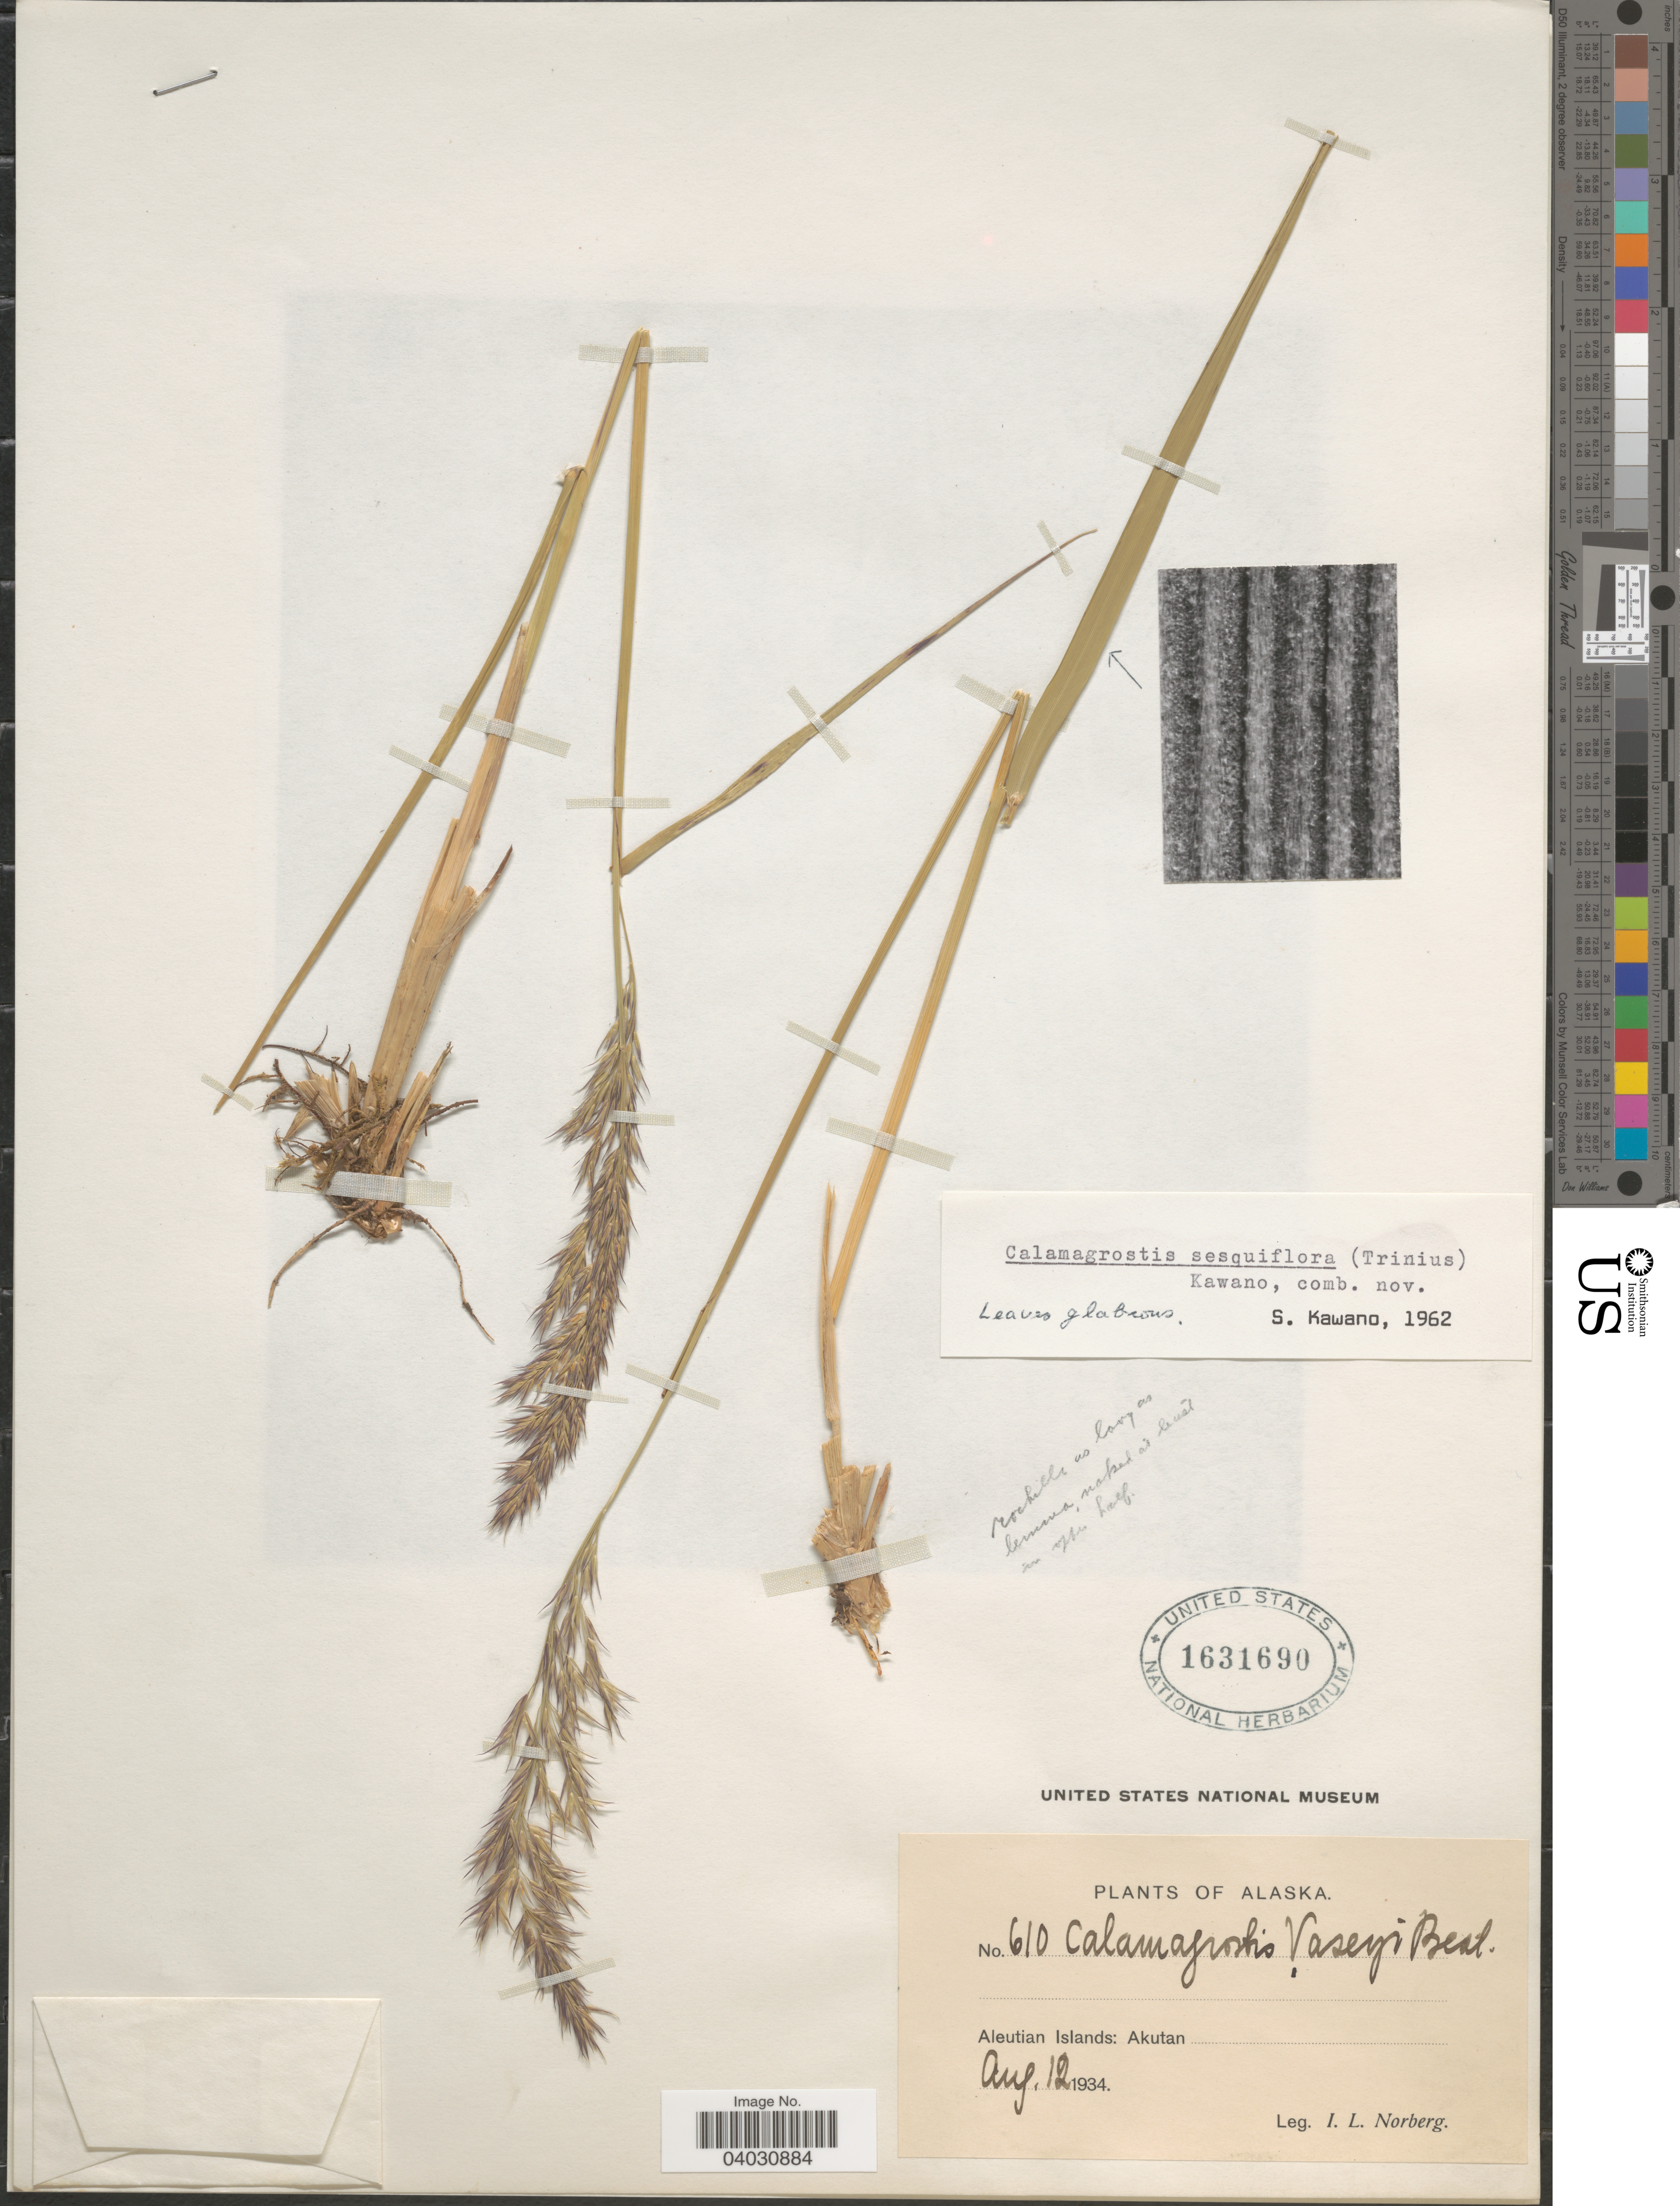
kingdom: Plantae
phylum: Tracheophyta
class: Liliopsida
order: Poales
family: Poaceae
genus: Calamagrostis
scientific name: Calamagrostis sesquiflora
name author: (Trin.) Tzvelev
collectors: I. Norberg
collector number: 610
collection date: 1934-08-12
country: United States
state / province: Alaska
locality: Aleutian Islands: Akutan.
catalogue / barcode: US 1631690